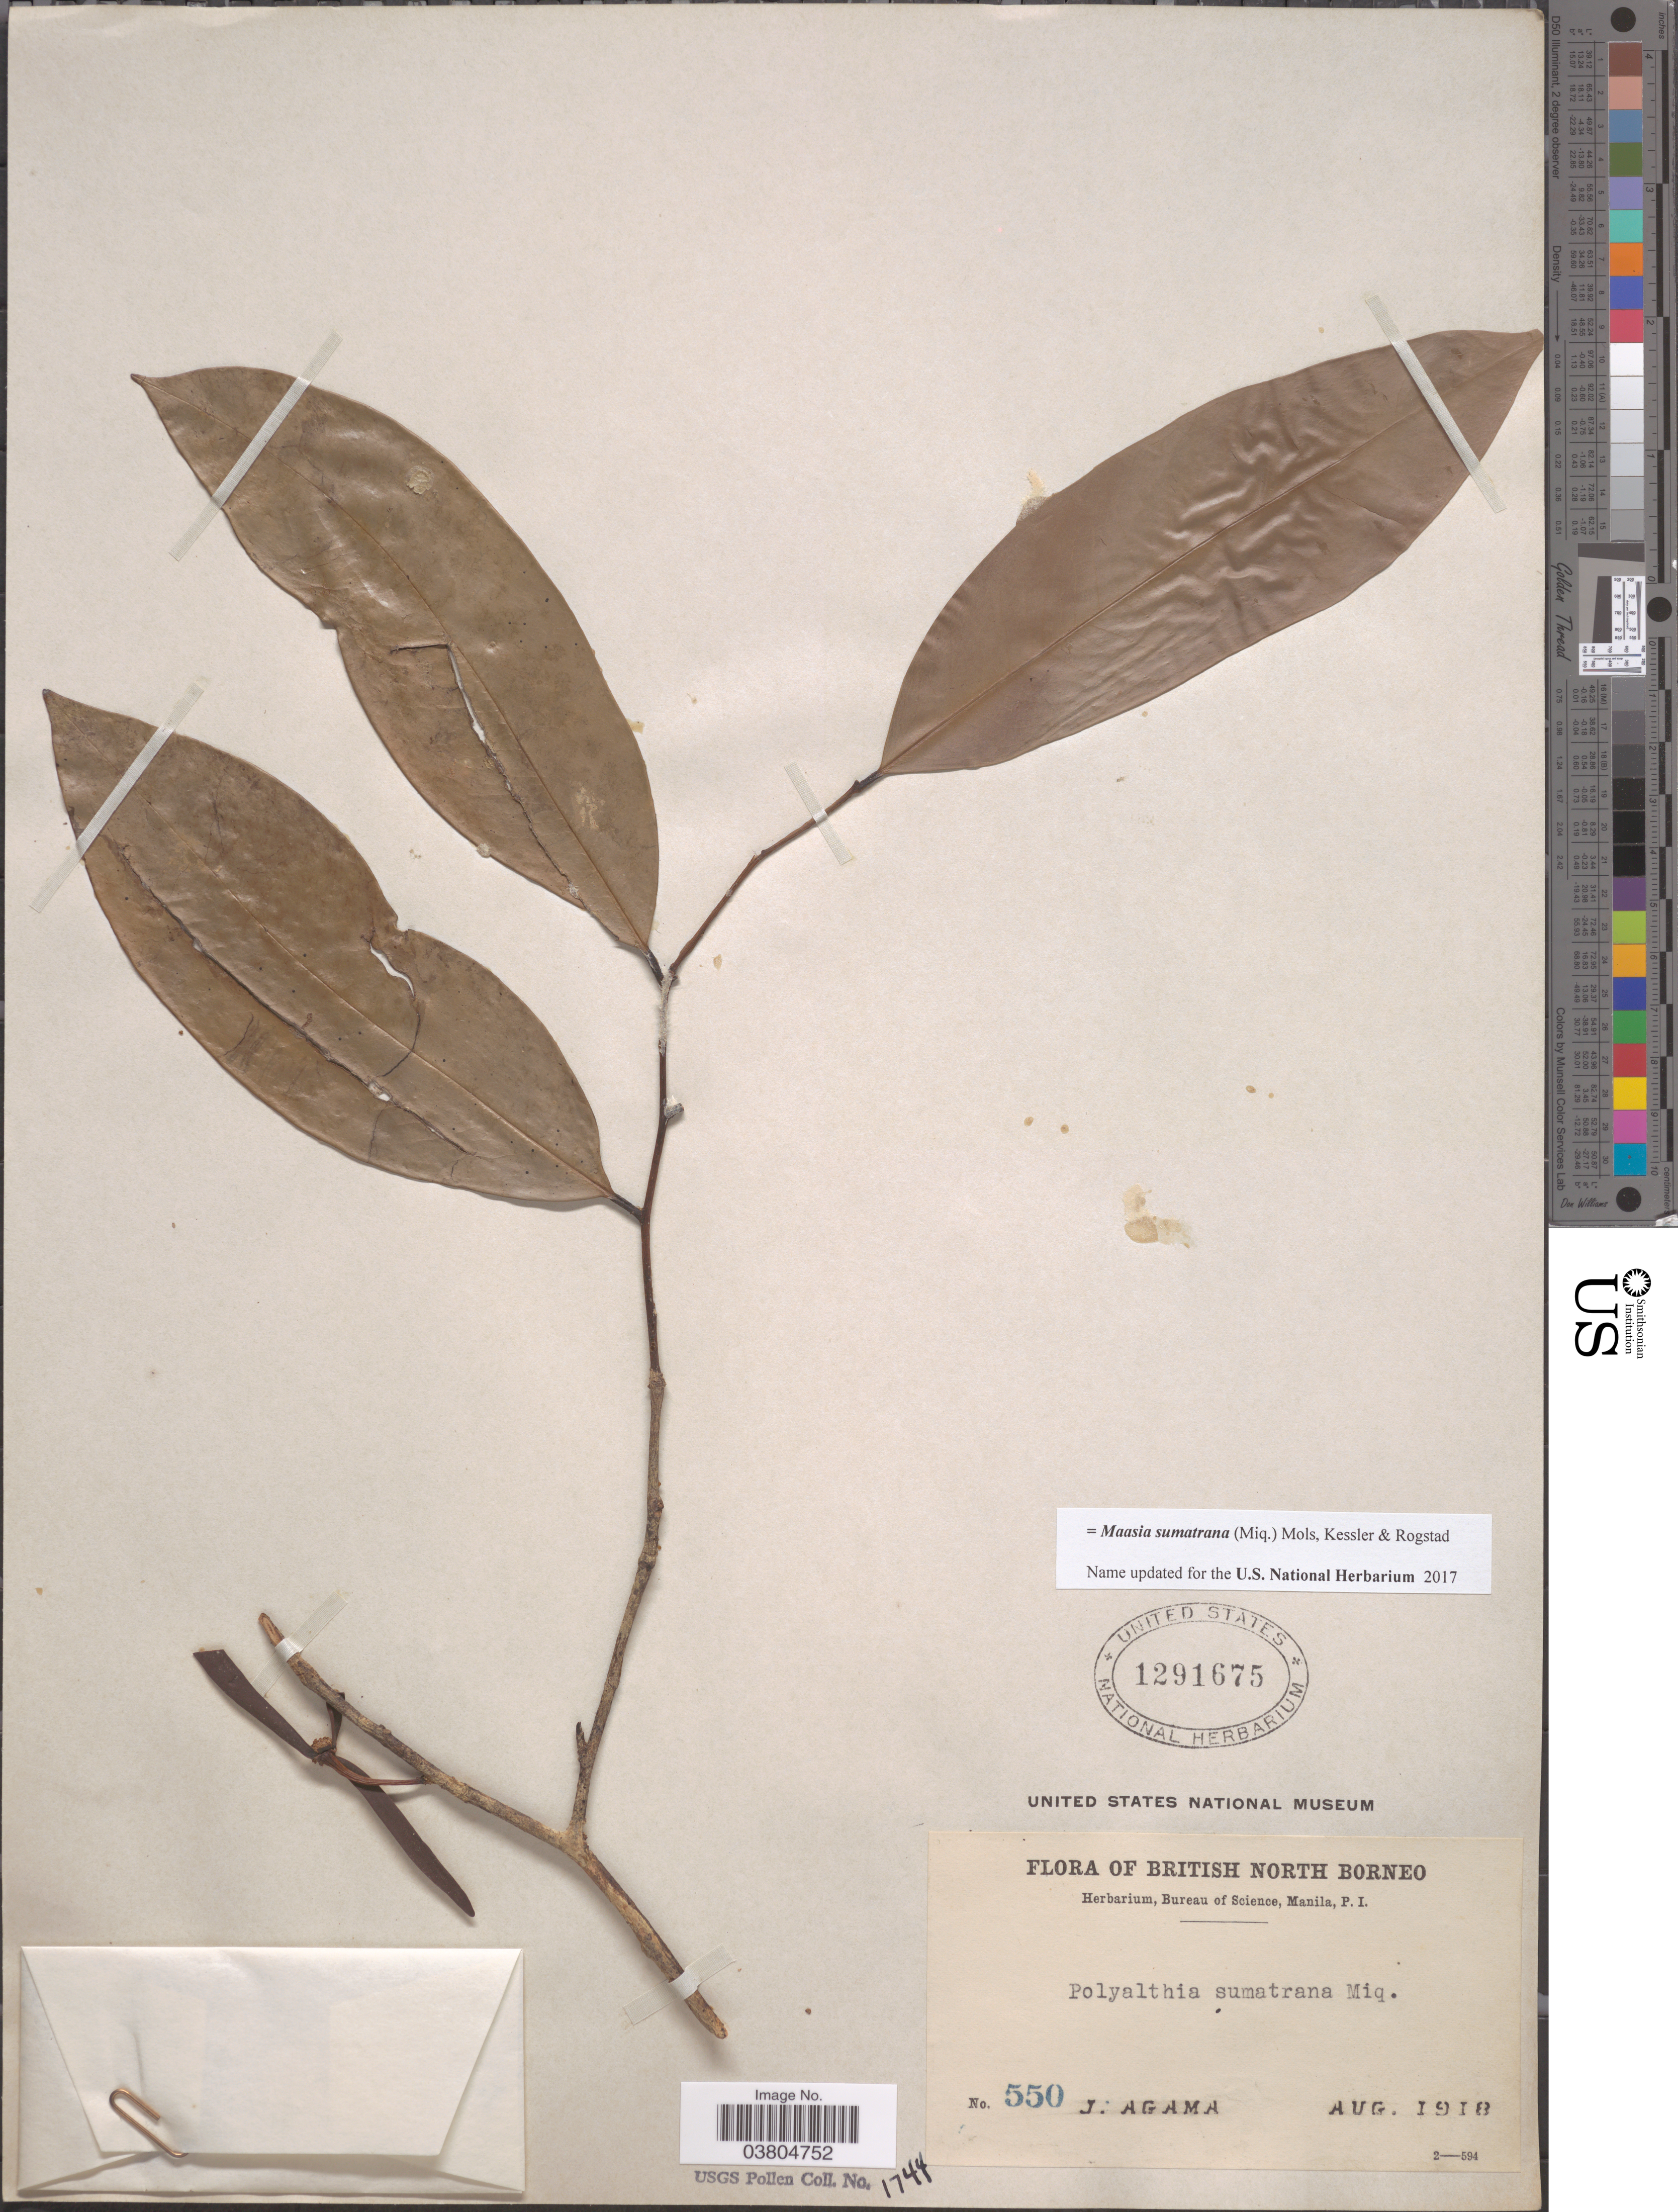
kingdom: Plantae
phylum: Tracheophyta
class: Magnoliopsida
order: Magnoliales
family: Annonaceae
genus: Maasia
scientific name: Maasia sumatrana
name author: (Miq.) Mols et al.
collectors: J. Agama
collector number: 550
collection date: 1918-08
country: Malaysia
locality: British North Borneo.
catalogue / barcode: US 1291675